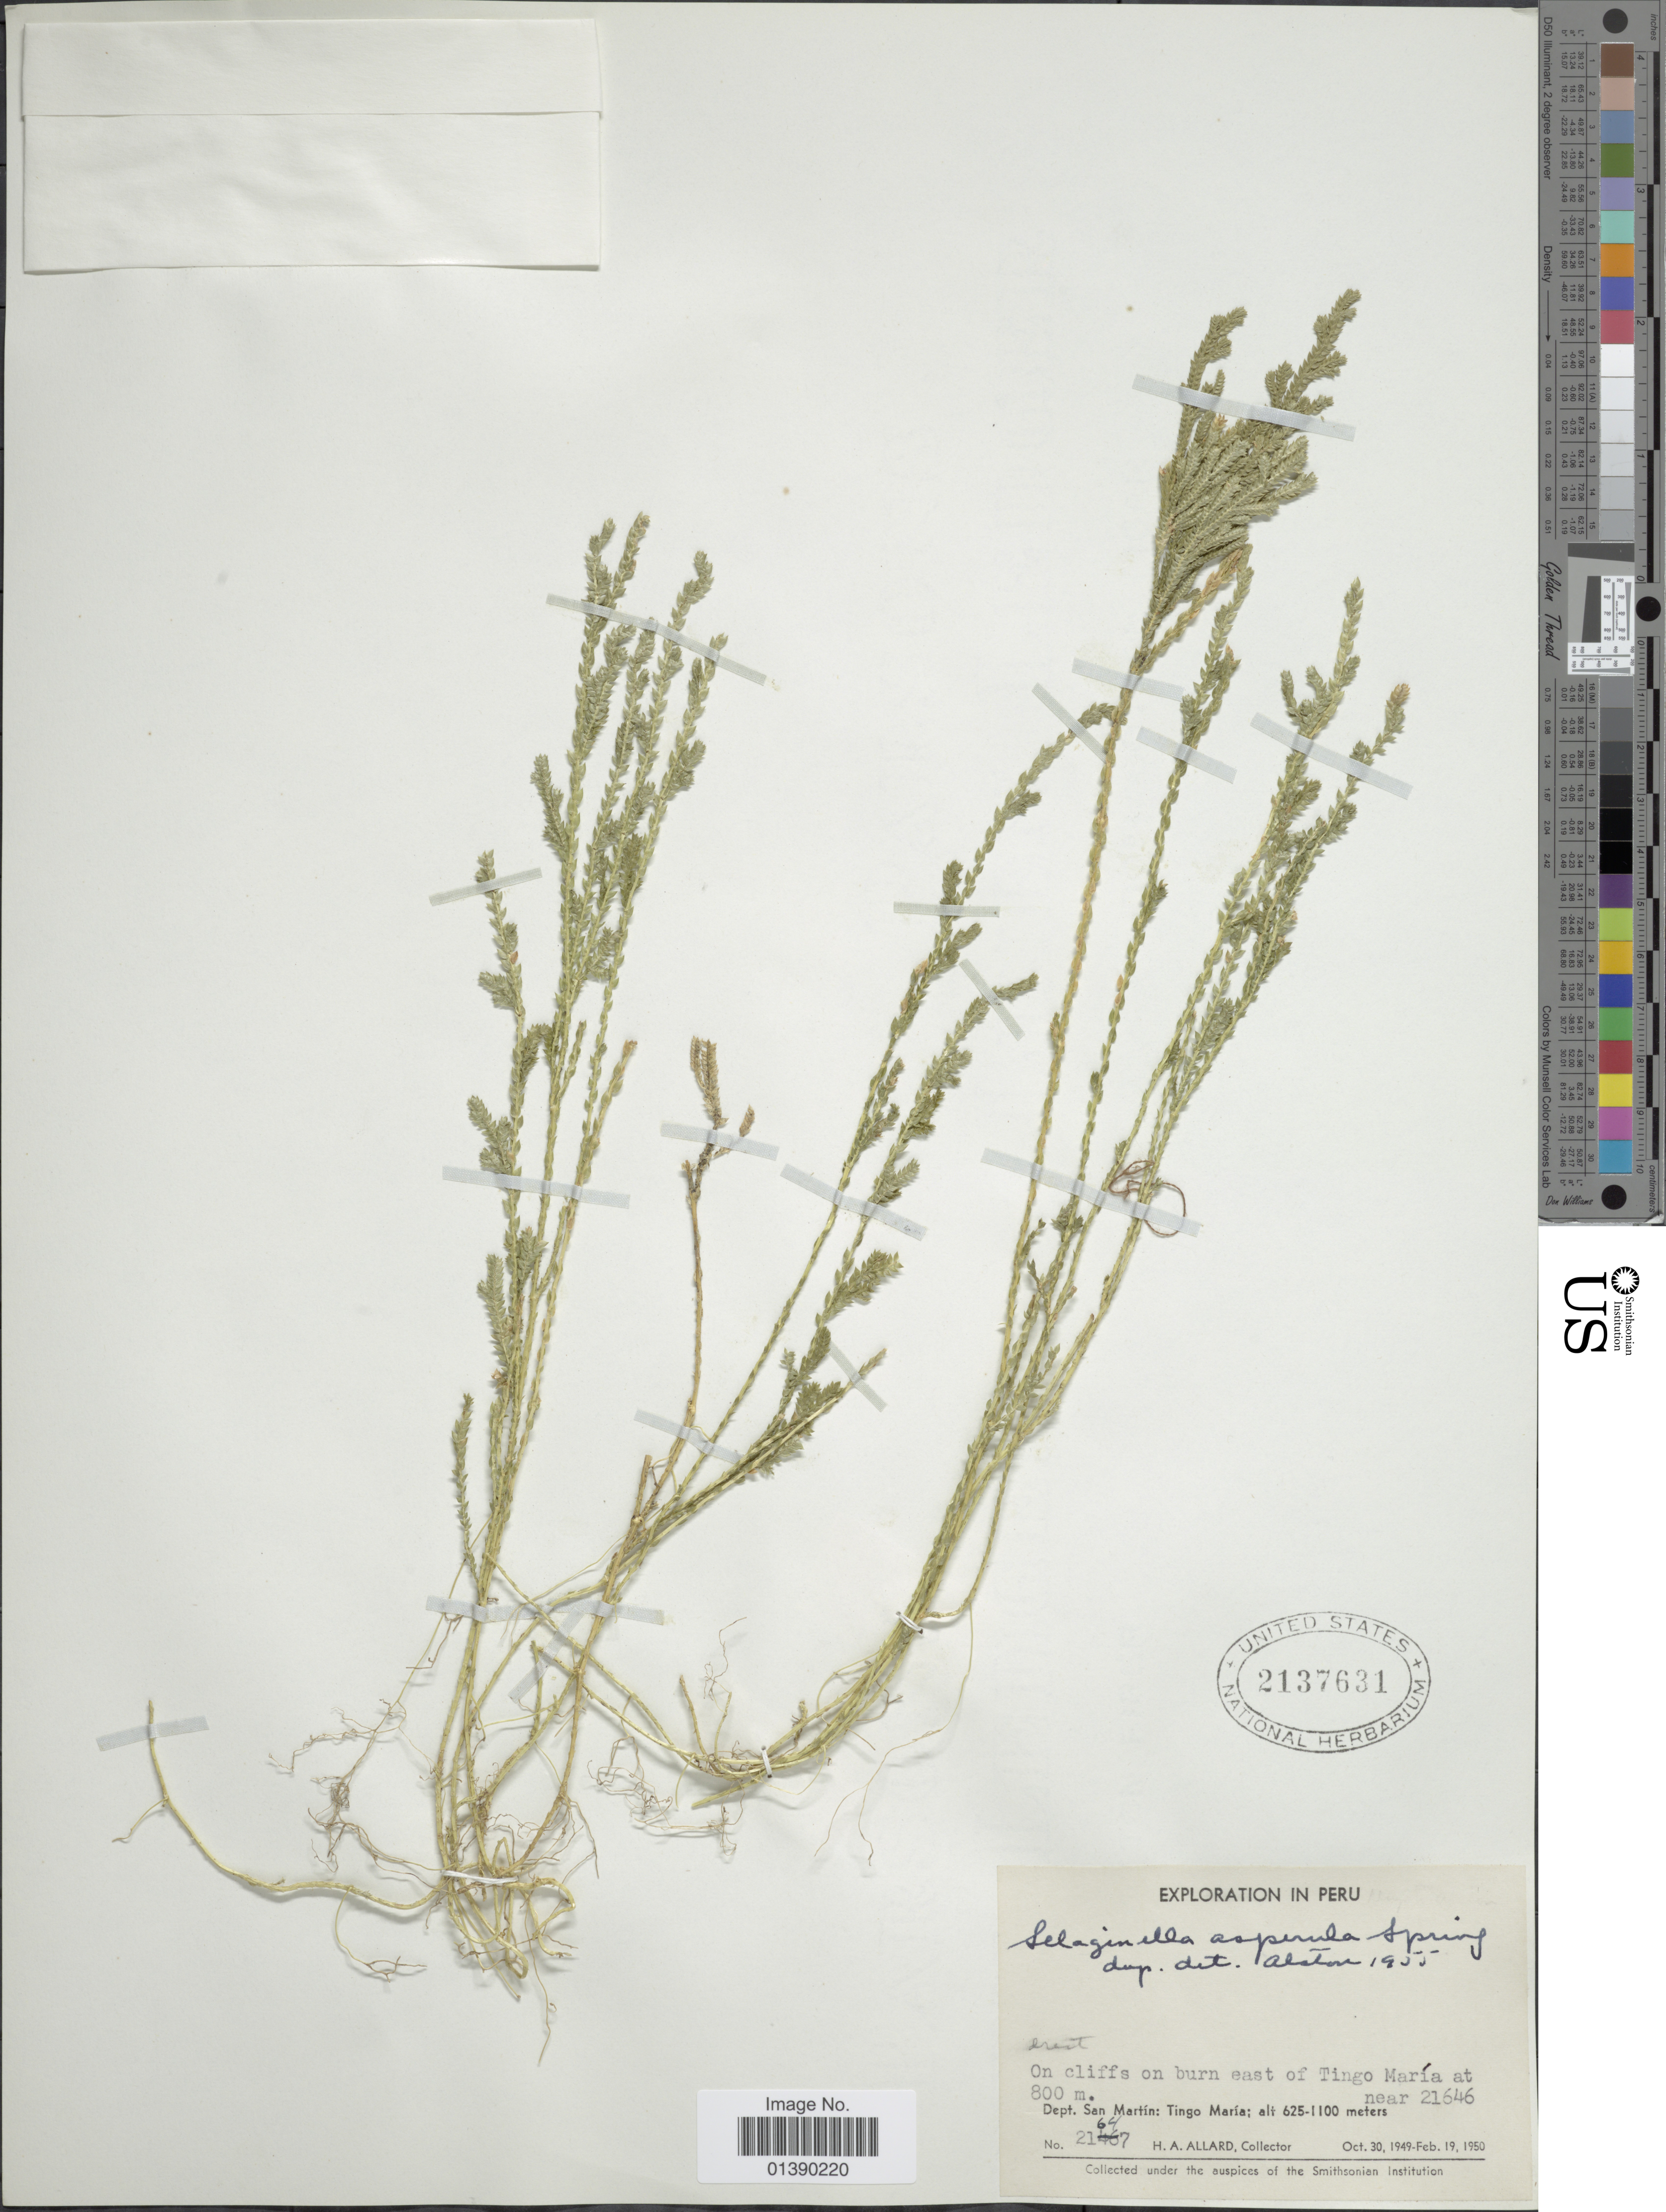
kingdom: Plantae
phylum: Tracheophyta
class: Lycopodiopsida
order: Selaginellales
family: Selaginellaceae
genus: Selaginella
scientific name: Selaginella asperula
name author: Spring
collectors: H. A. Allard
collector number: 21647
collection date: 1949-10-30/1950-02-19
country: Peru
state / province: San Martín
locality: On cliffs on burn east of Tingo María at 800 m. Tingo María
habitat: on cliffs on burn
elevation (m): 625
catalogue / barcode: US 2137631